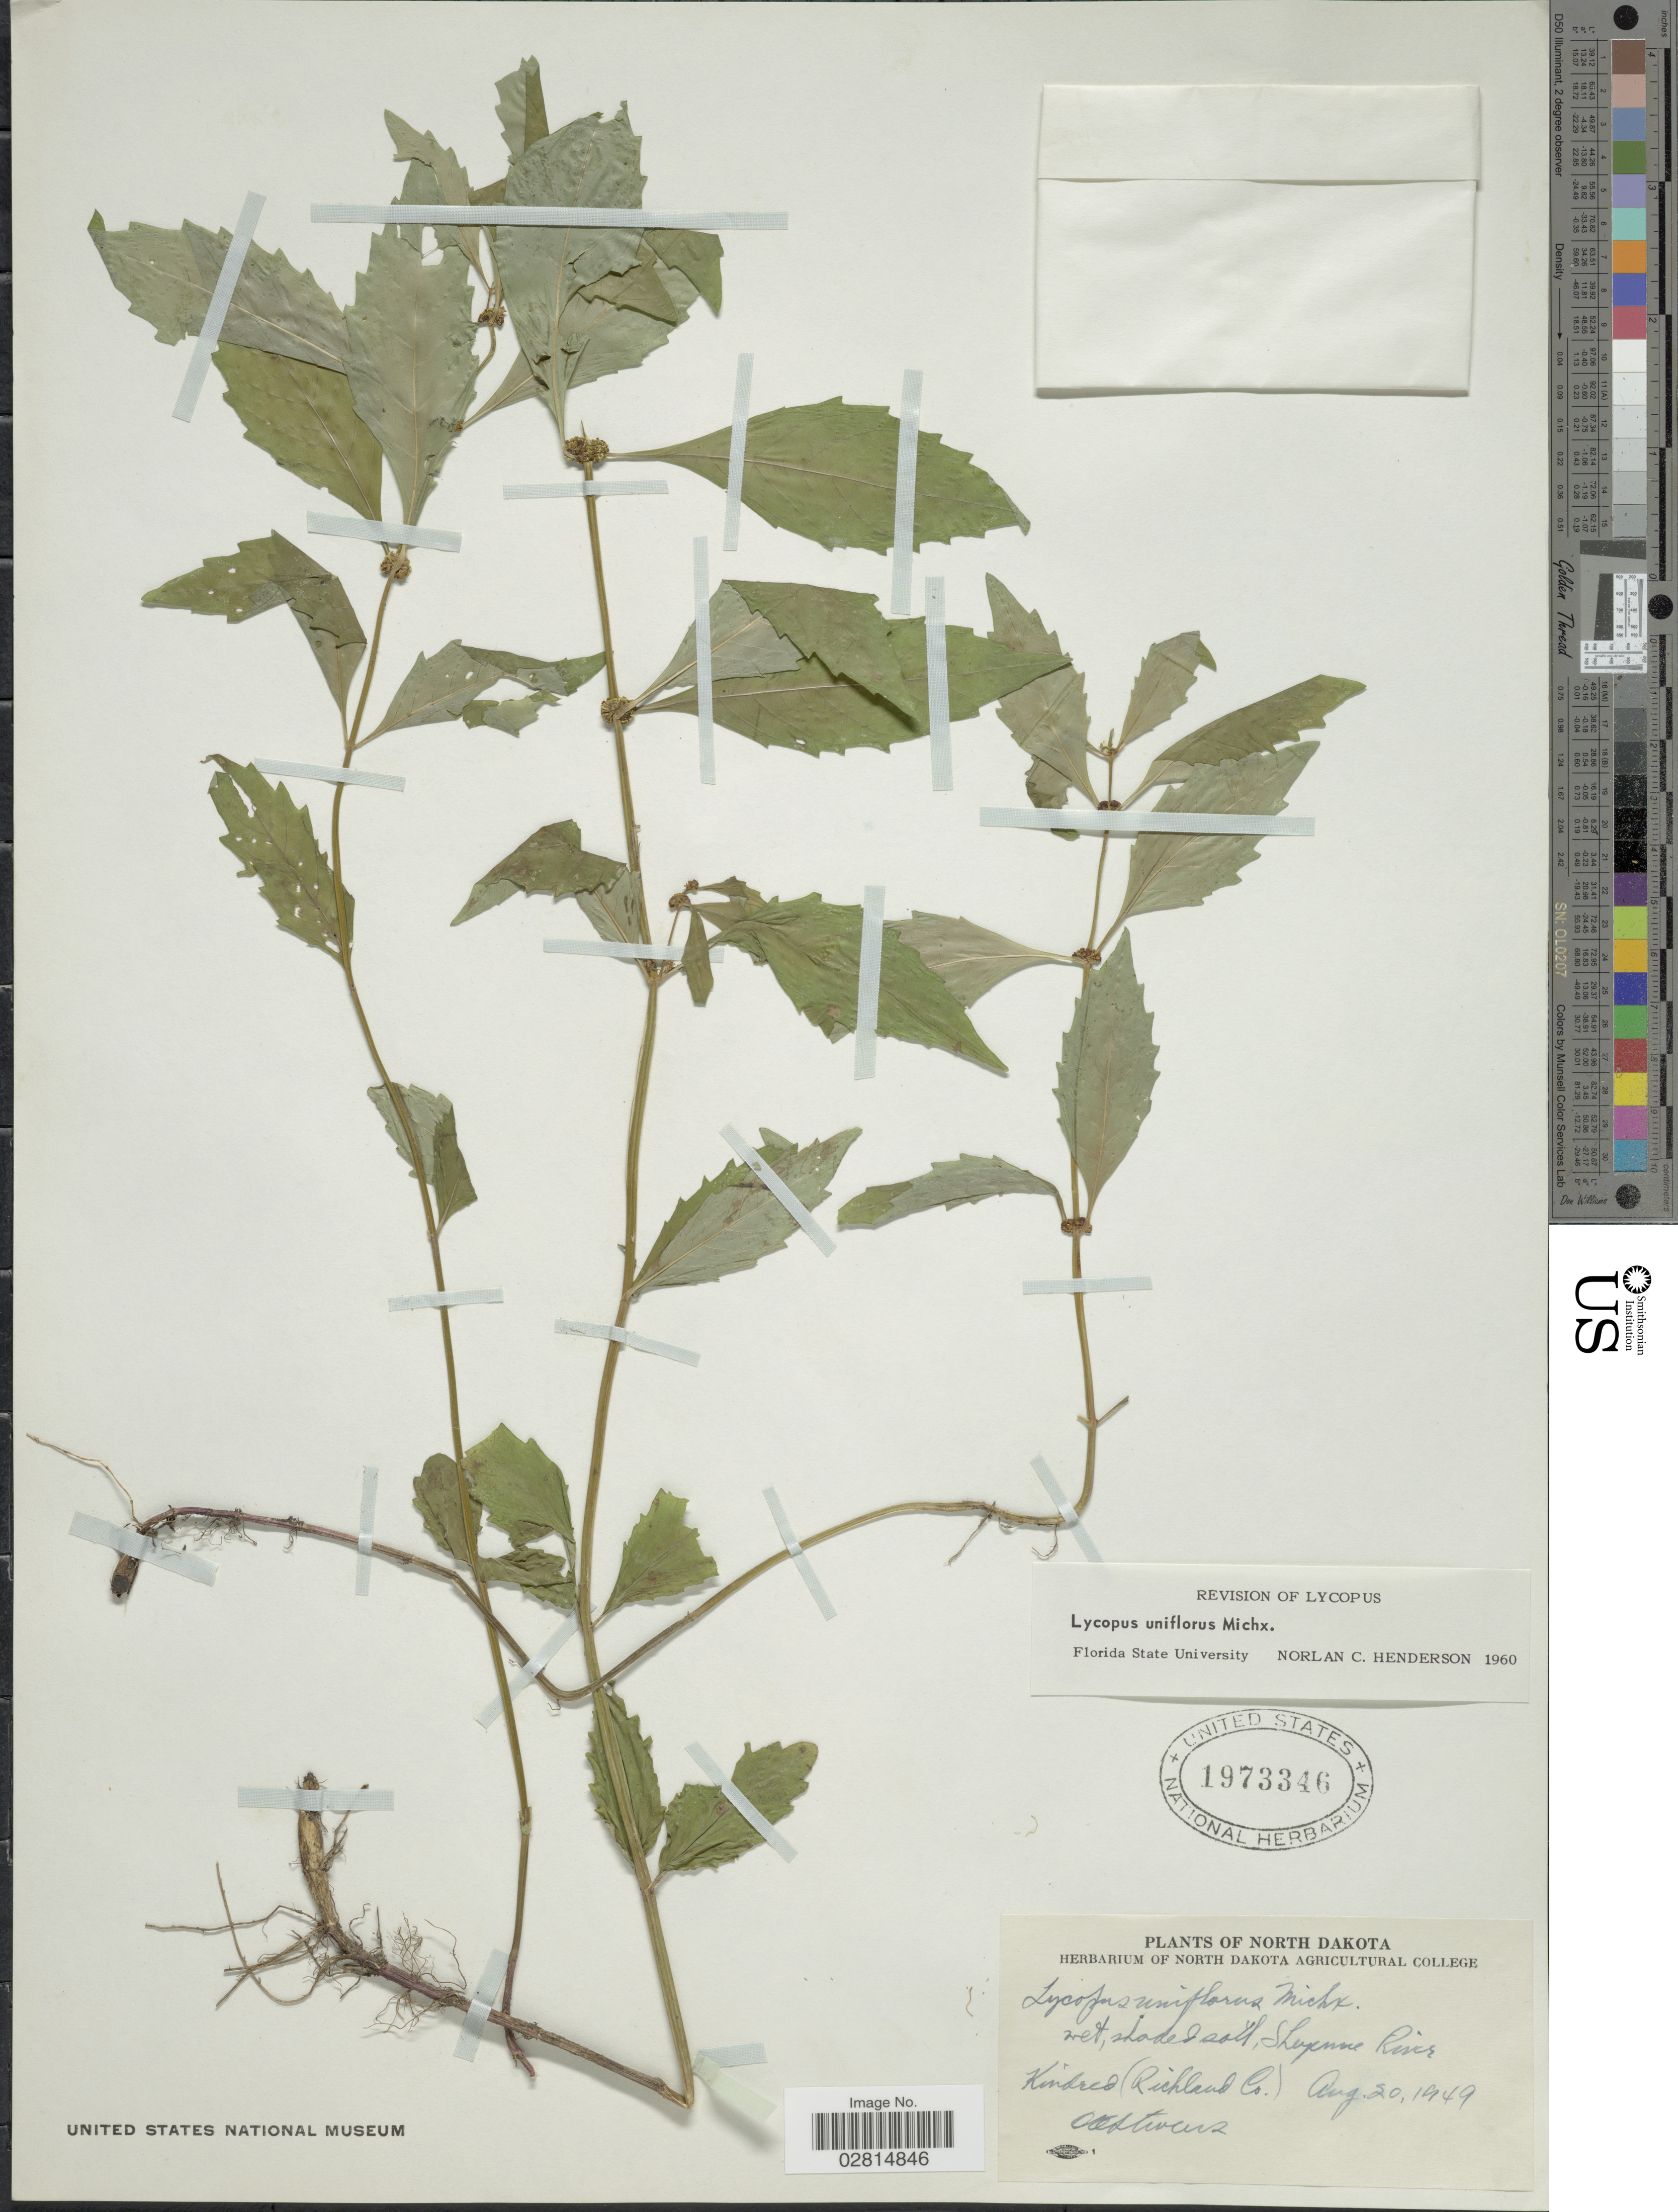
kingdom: Plantae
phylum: Tracheophyta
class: Magnoliopsida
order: Lamiales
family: Lamiaceae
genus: Lycopus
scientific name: Lycopus uniflorus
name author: Michx.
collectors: O. A. Stevens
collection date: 1949-08-20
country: United States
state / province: North Dakota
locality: Kindred (Richland Co.).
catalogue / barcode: US 1973346